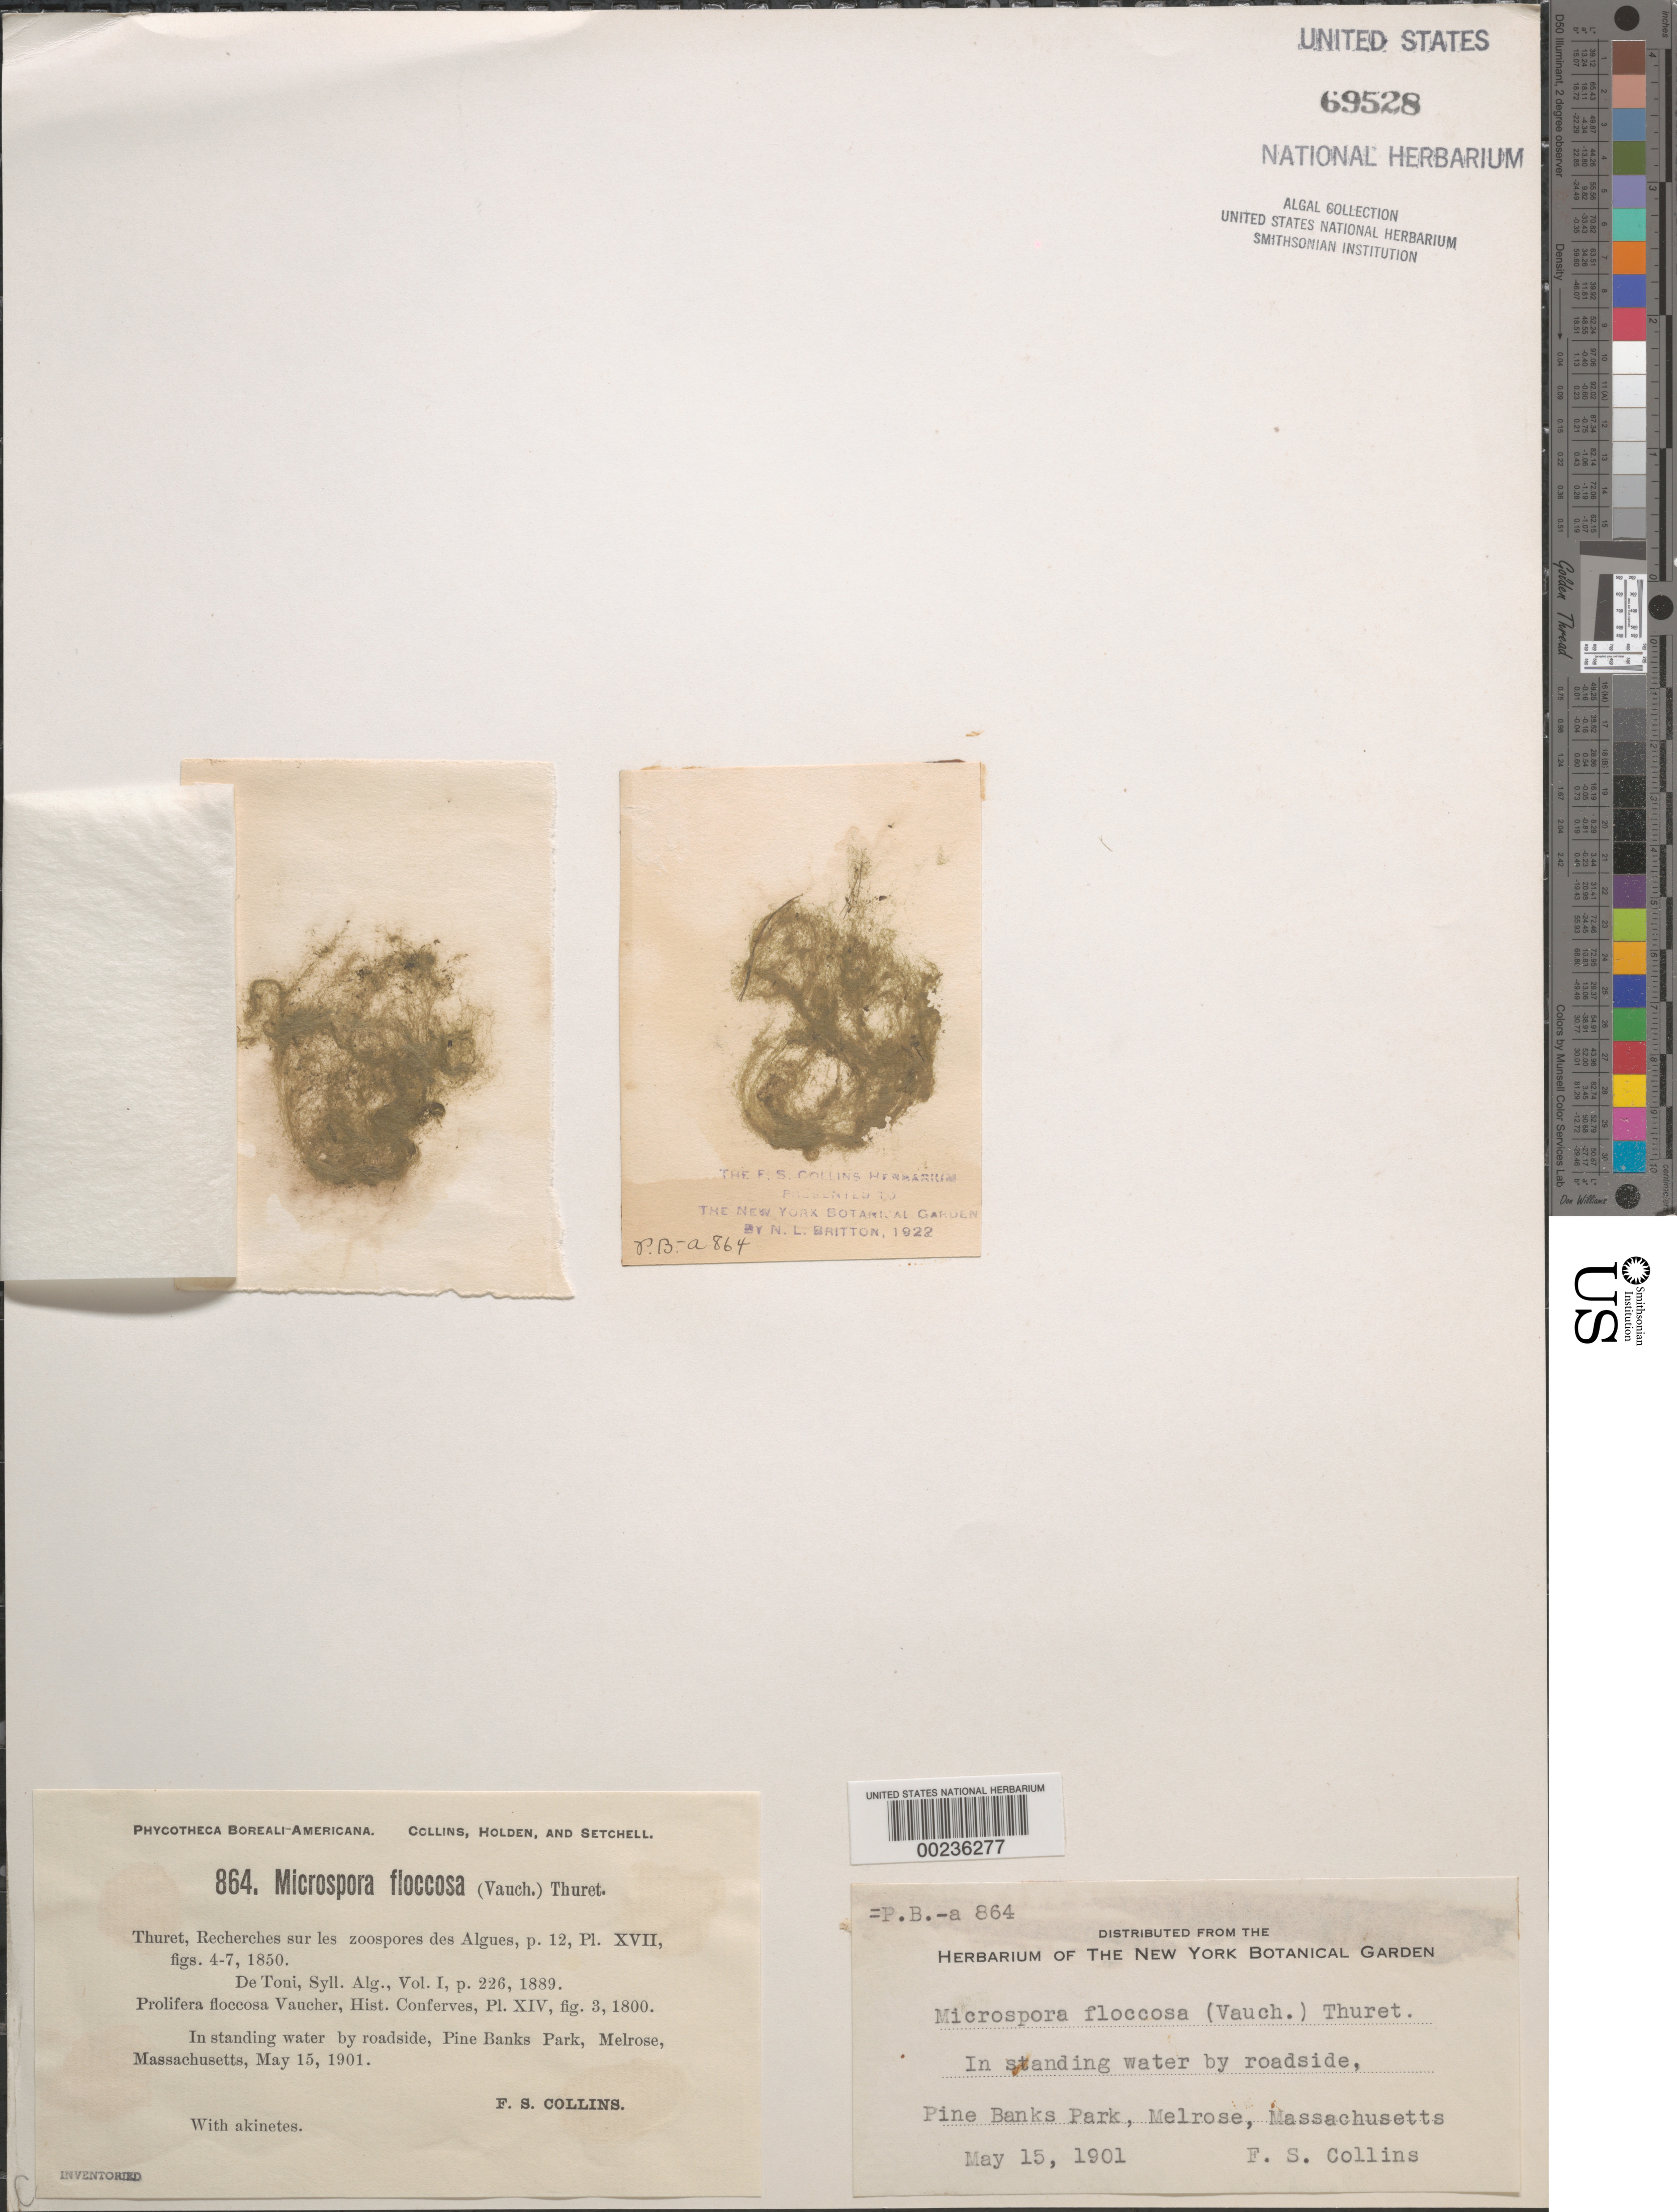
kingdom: Plantae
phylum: Chlorophyta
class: Chlorophyceae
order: Sphaeropleales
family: Microsporaceae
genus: Microspora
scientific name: Microspora floccosa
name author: (Vauch.) Thur.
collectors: F. Collins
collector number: PB-A 864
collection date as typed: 15 May 1901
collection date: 1901-05-15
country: United States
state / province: Massachusetts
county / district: Middlesex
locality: Melrose, Pine Banks Park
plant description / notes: Collins, Holden & Setchell, Phycotheca Boreali-Americana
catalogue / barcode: US 69528